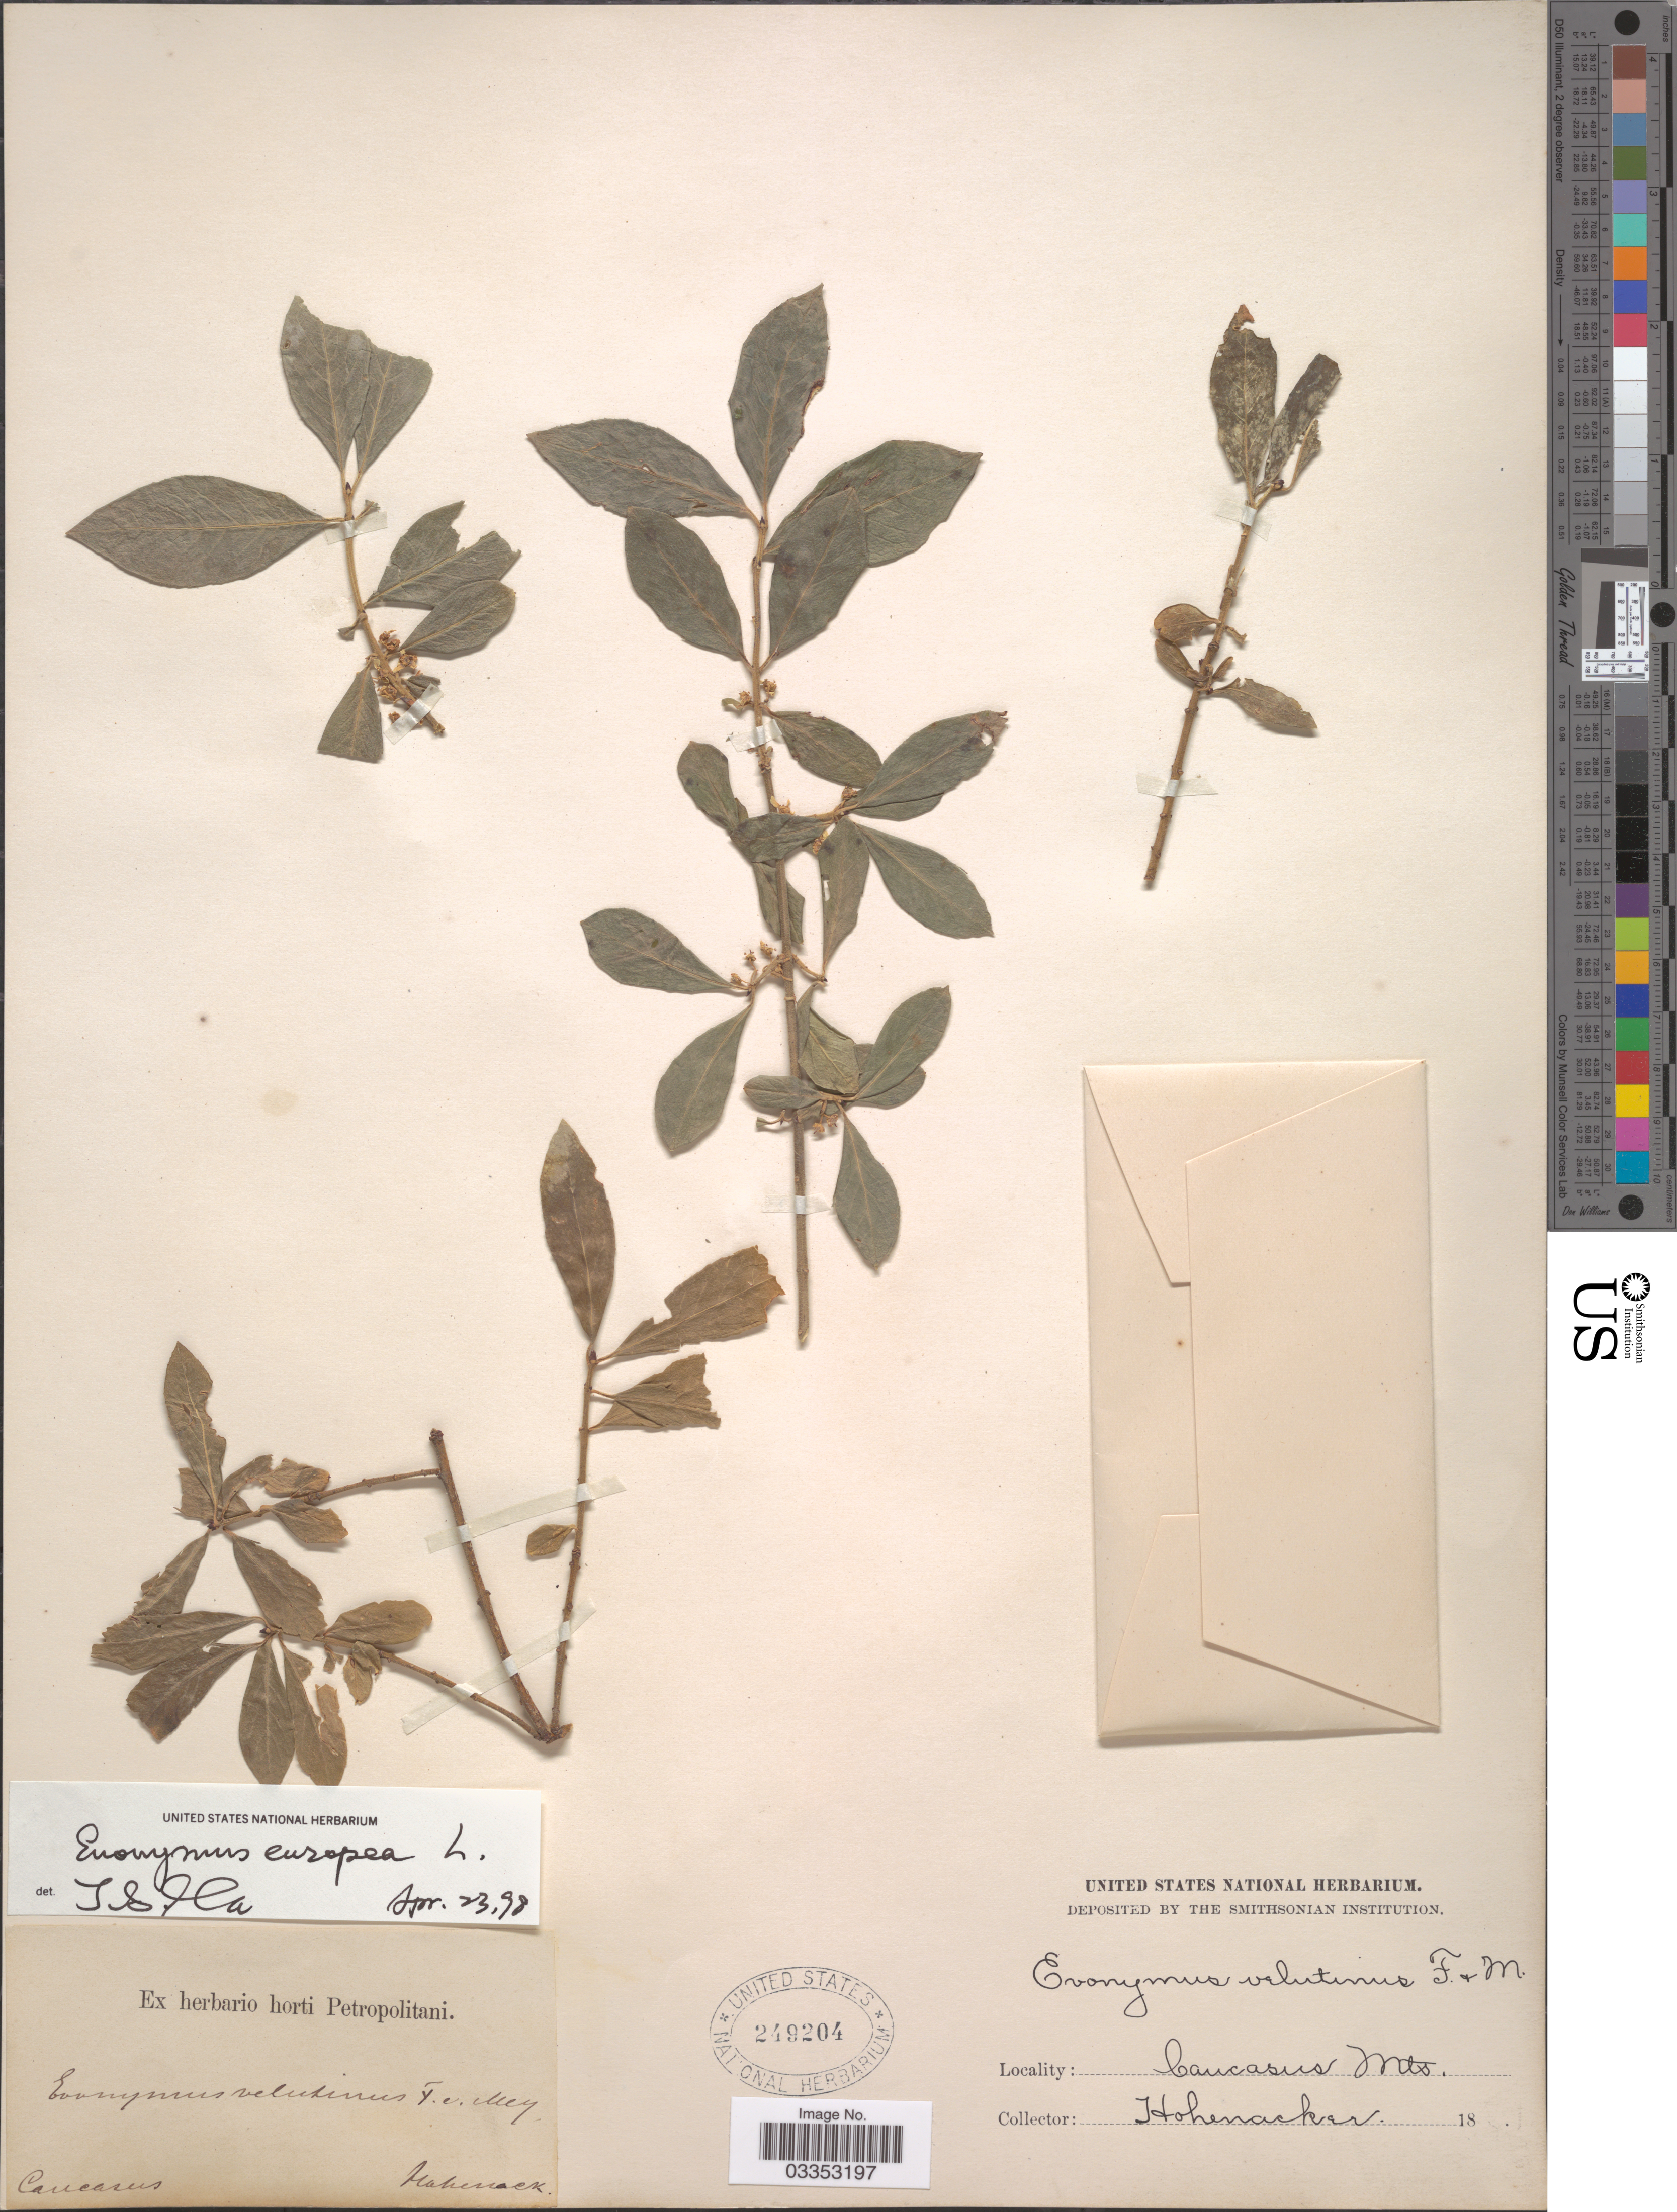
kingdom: Plantae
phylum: Tracheophyta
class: Magnoliopsida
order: Celastrales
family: Celastraceae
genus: Euonymus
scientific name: Euonymus europaeus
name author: L.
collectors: Hohenacker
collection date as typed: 18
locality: Caucasus Mts.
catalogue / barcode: US 249204